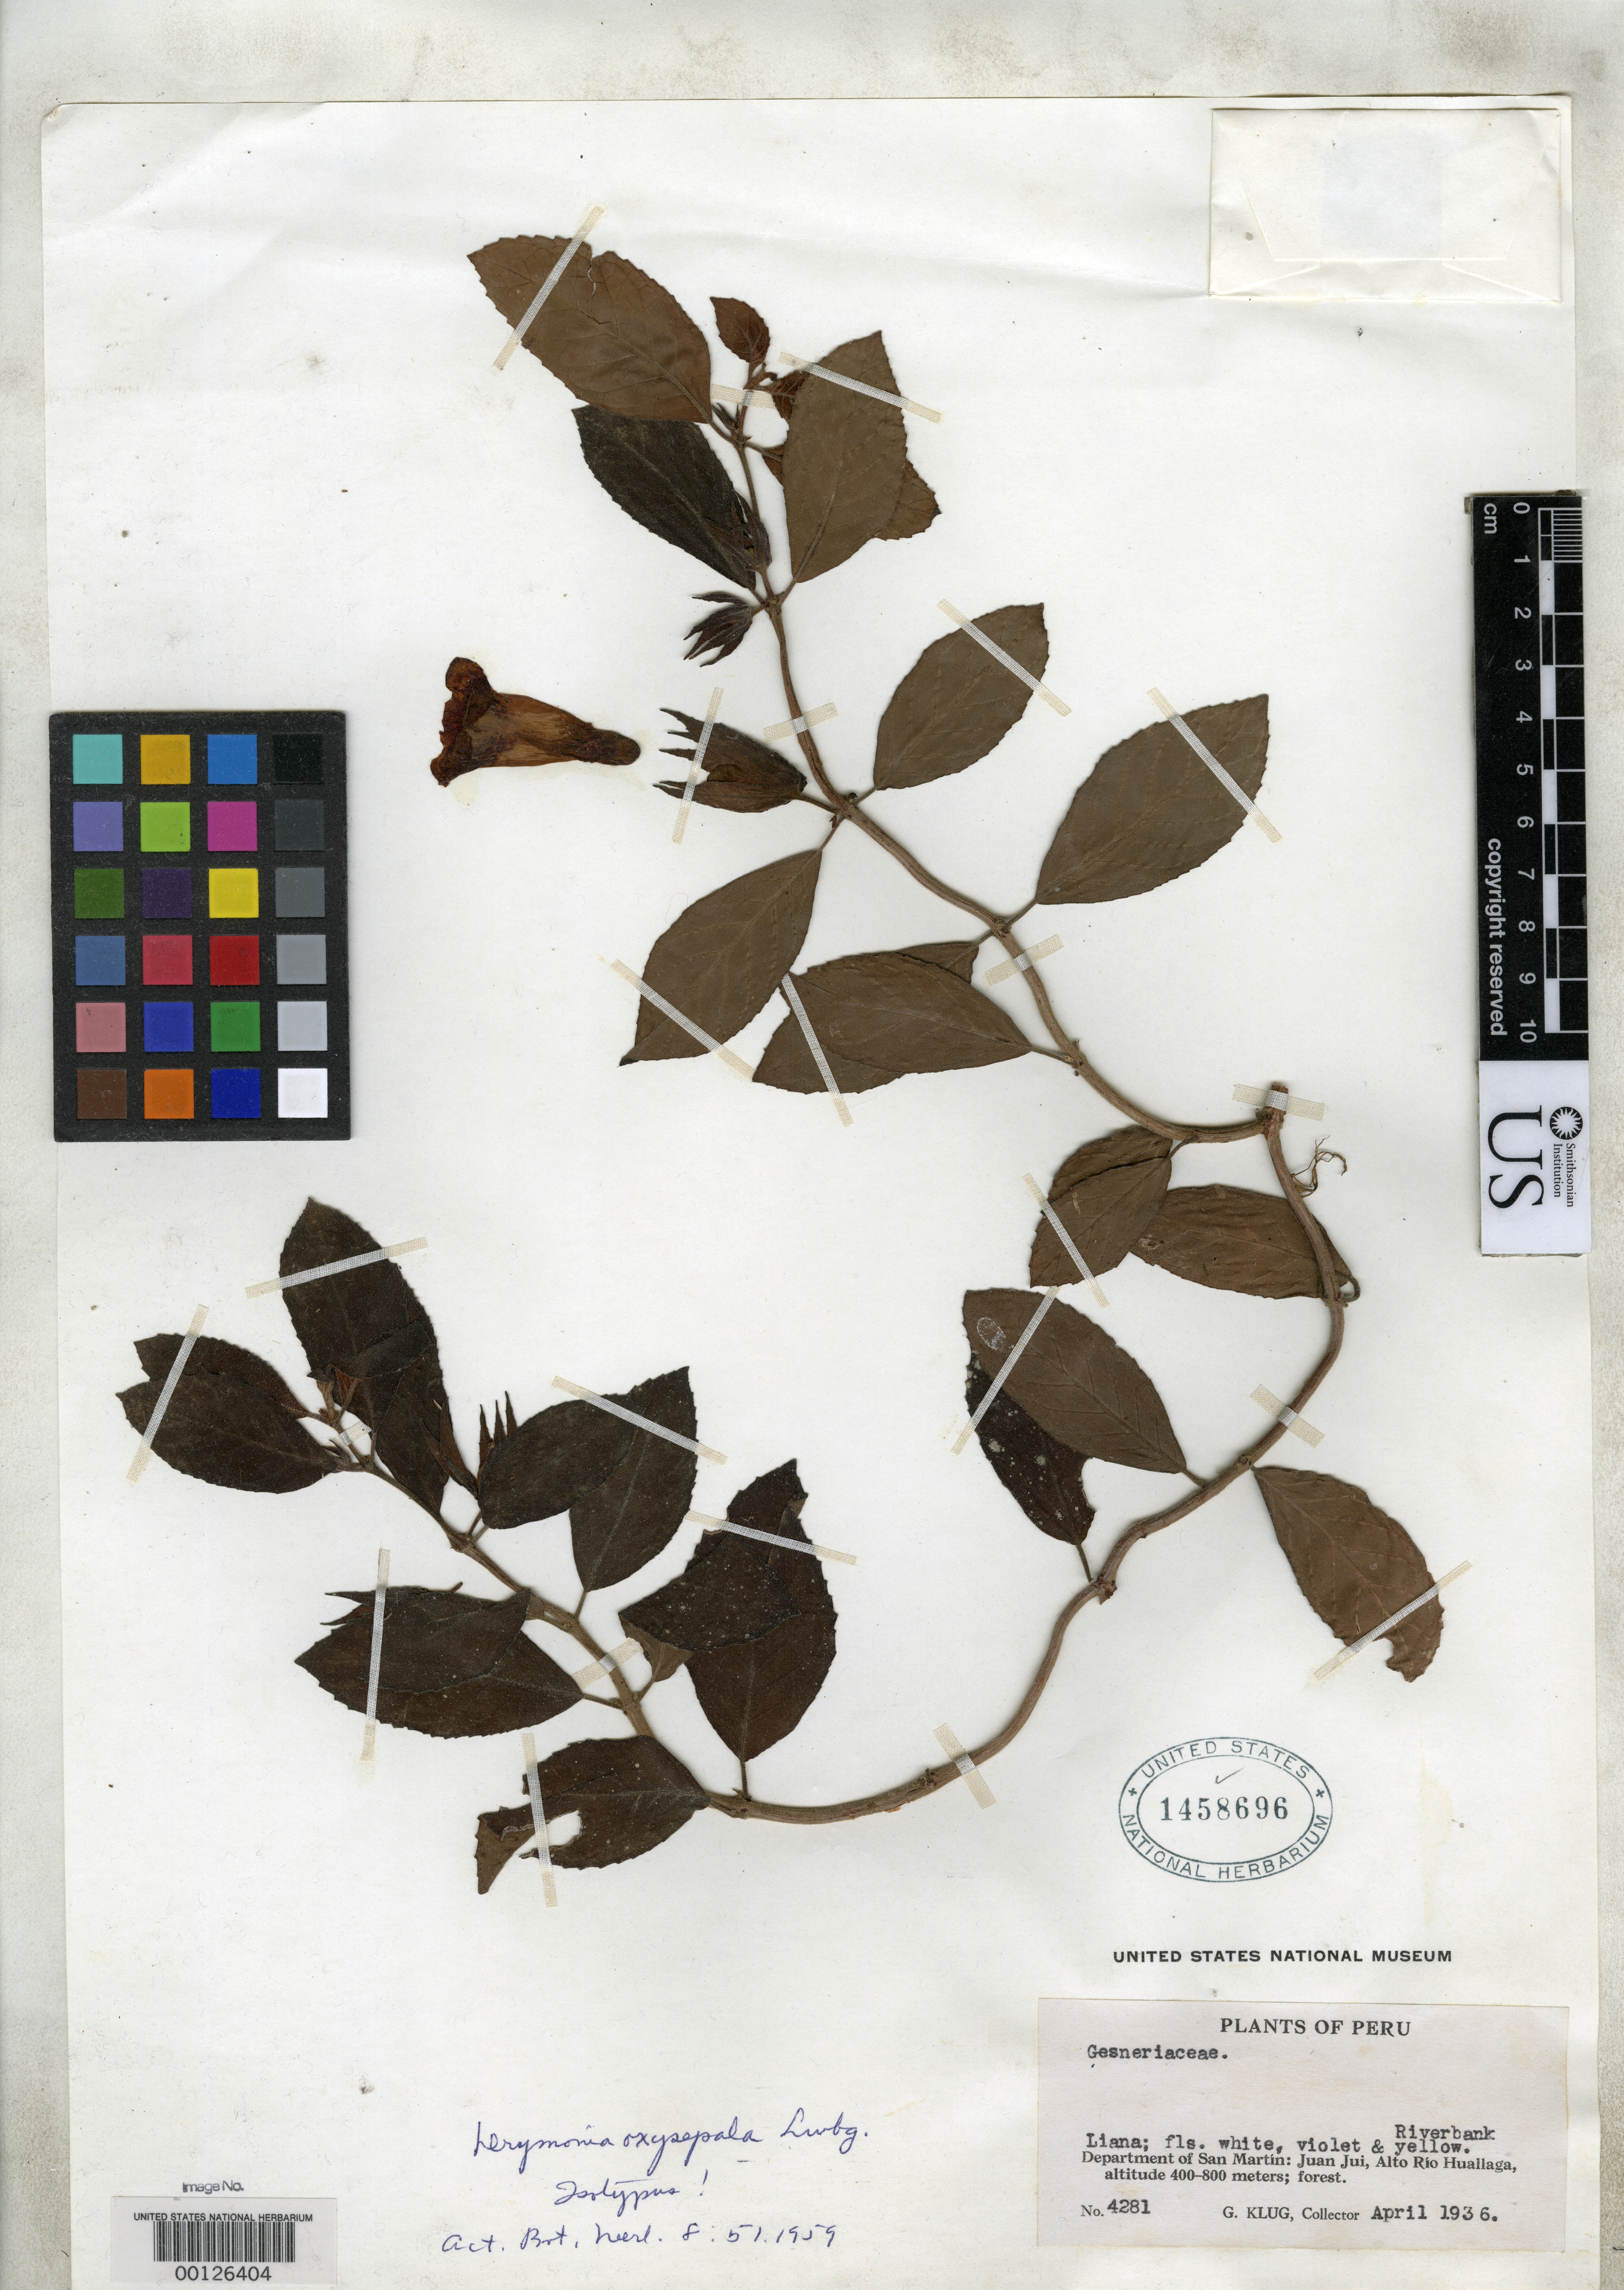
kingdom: Plantae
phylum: Tracheophyta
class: Magnoliopsida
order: Lamiales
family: Gesneriaceae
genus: Drymonia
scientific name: Drymonia oxysepala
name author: Leeuwenb.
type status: Isotype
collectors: G. Klug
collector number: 4281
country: Peru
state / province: San Martín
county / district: Mariscal Cáceres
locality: Rio Huallaga, margen Derecha del; Balsa Probana; dtto. Tocache Nuevo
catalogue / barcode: US 1458696